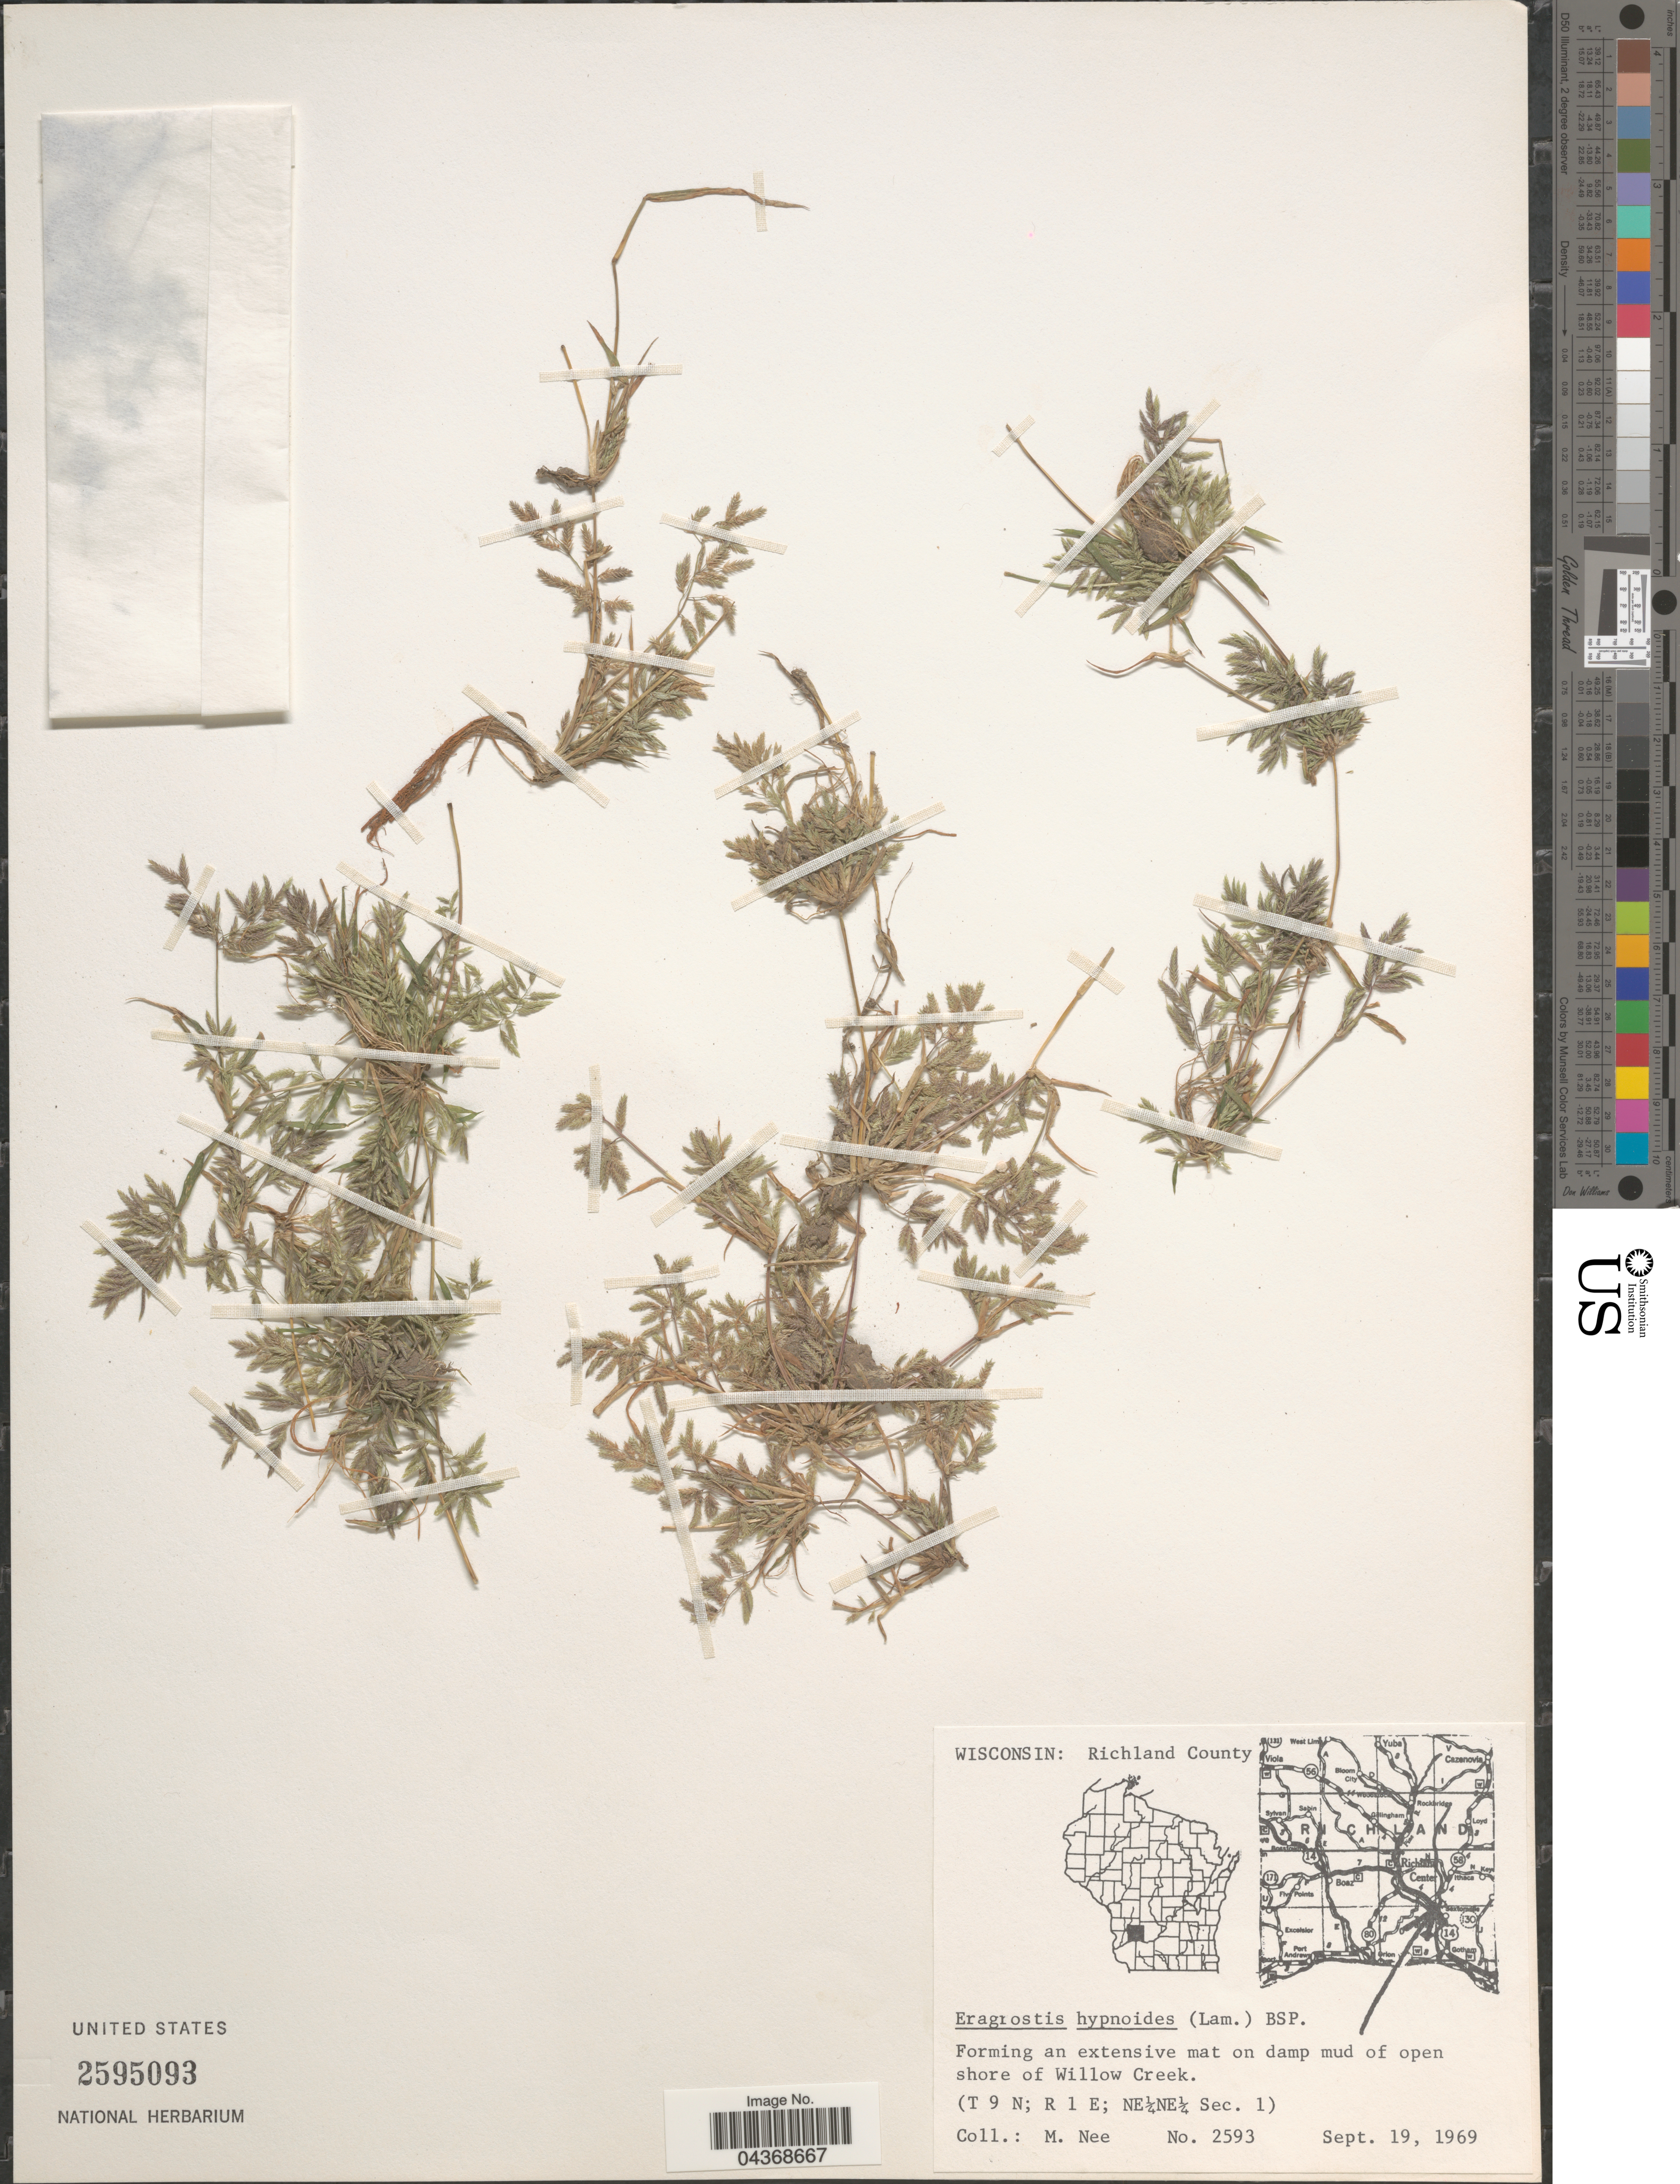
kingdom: Plantae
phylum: Tracheophyta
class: Liliopsida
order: Poales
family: Poaceae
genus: Eragrostis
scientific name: Eragrostis hypnoides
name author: (Lam.) Britton, Stearns & Poggenb.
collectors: M. Nee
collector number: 2593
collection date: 1969-09-19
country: United States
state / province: Wisconsin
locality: Richland County. On damp mud of open shore of Willow Creek. (T9N; R1E; NE¼NE¼ Sec. 1).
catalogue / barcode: US 2595093